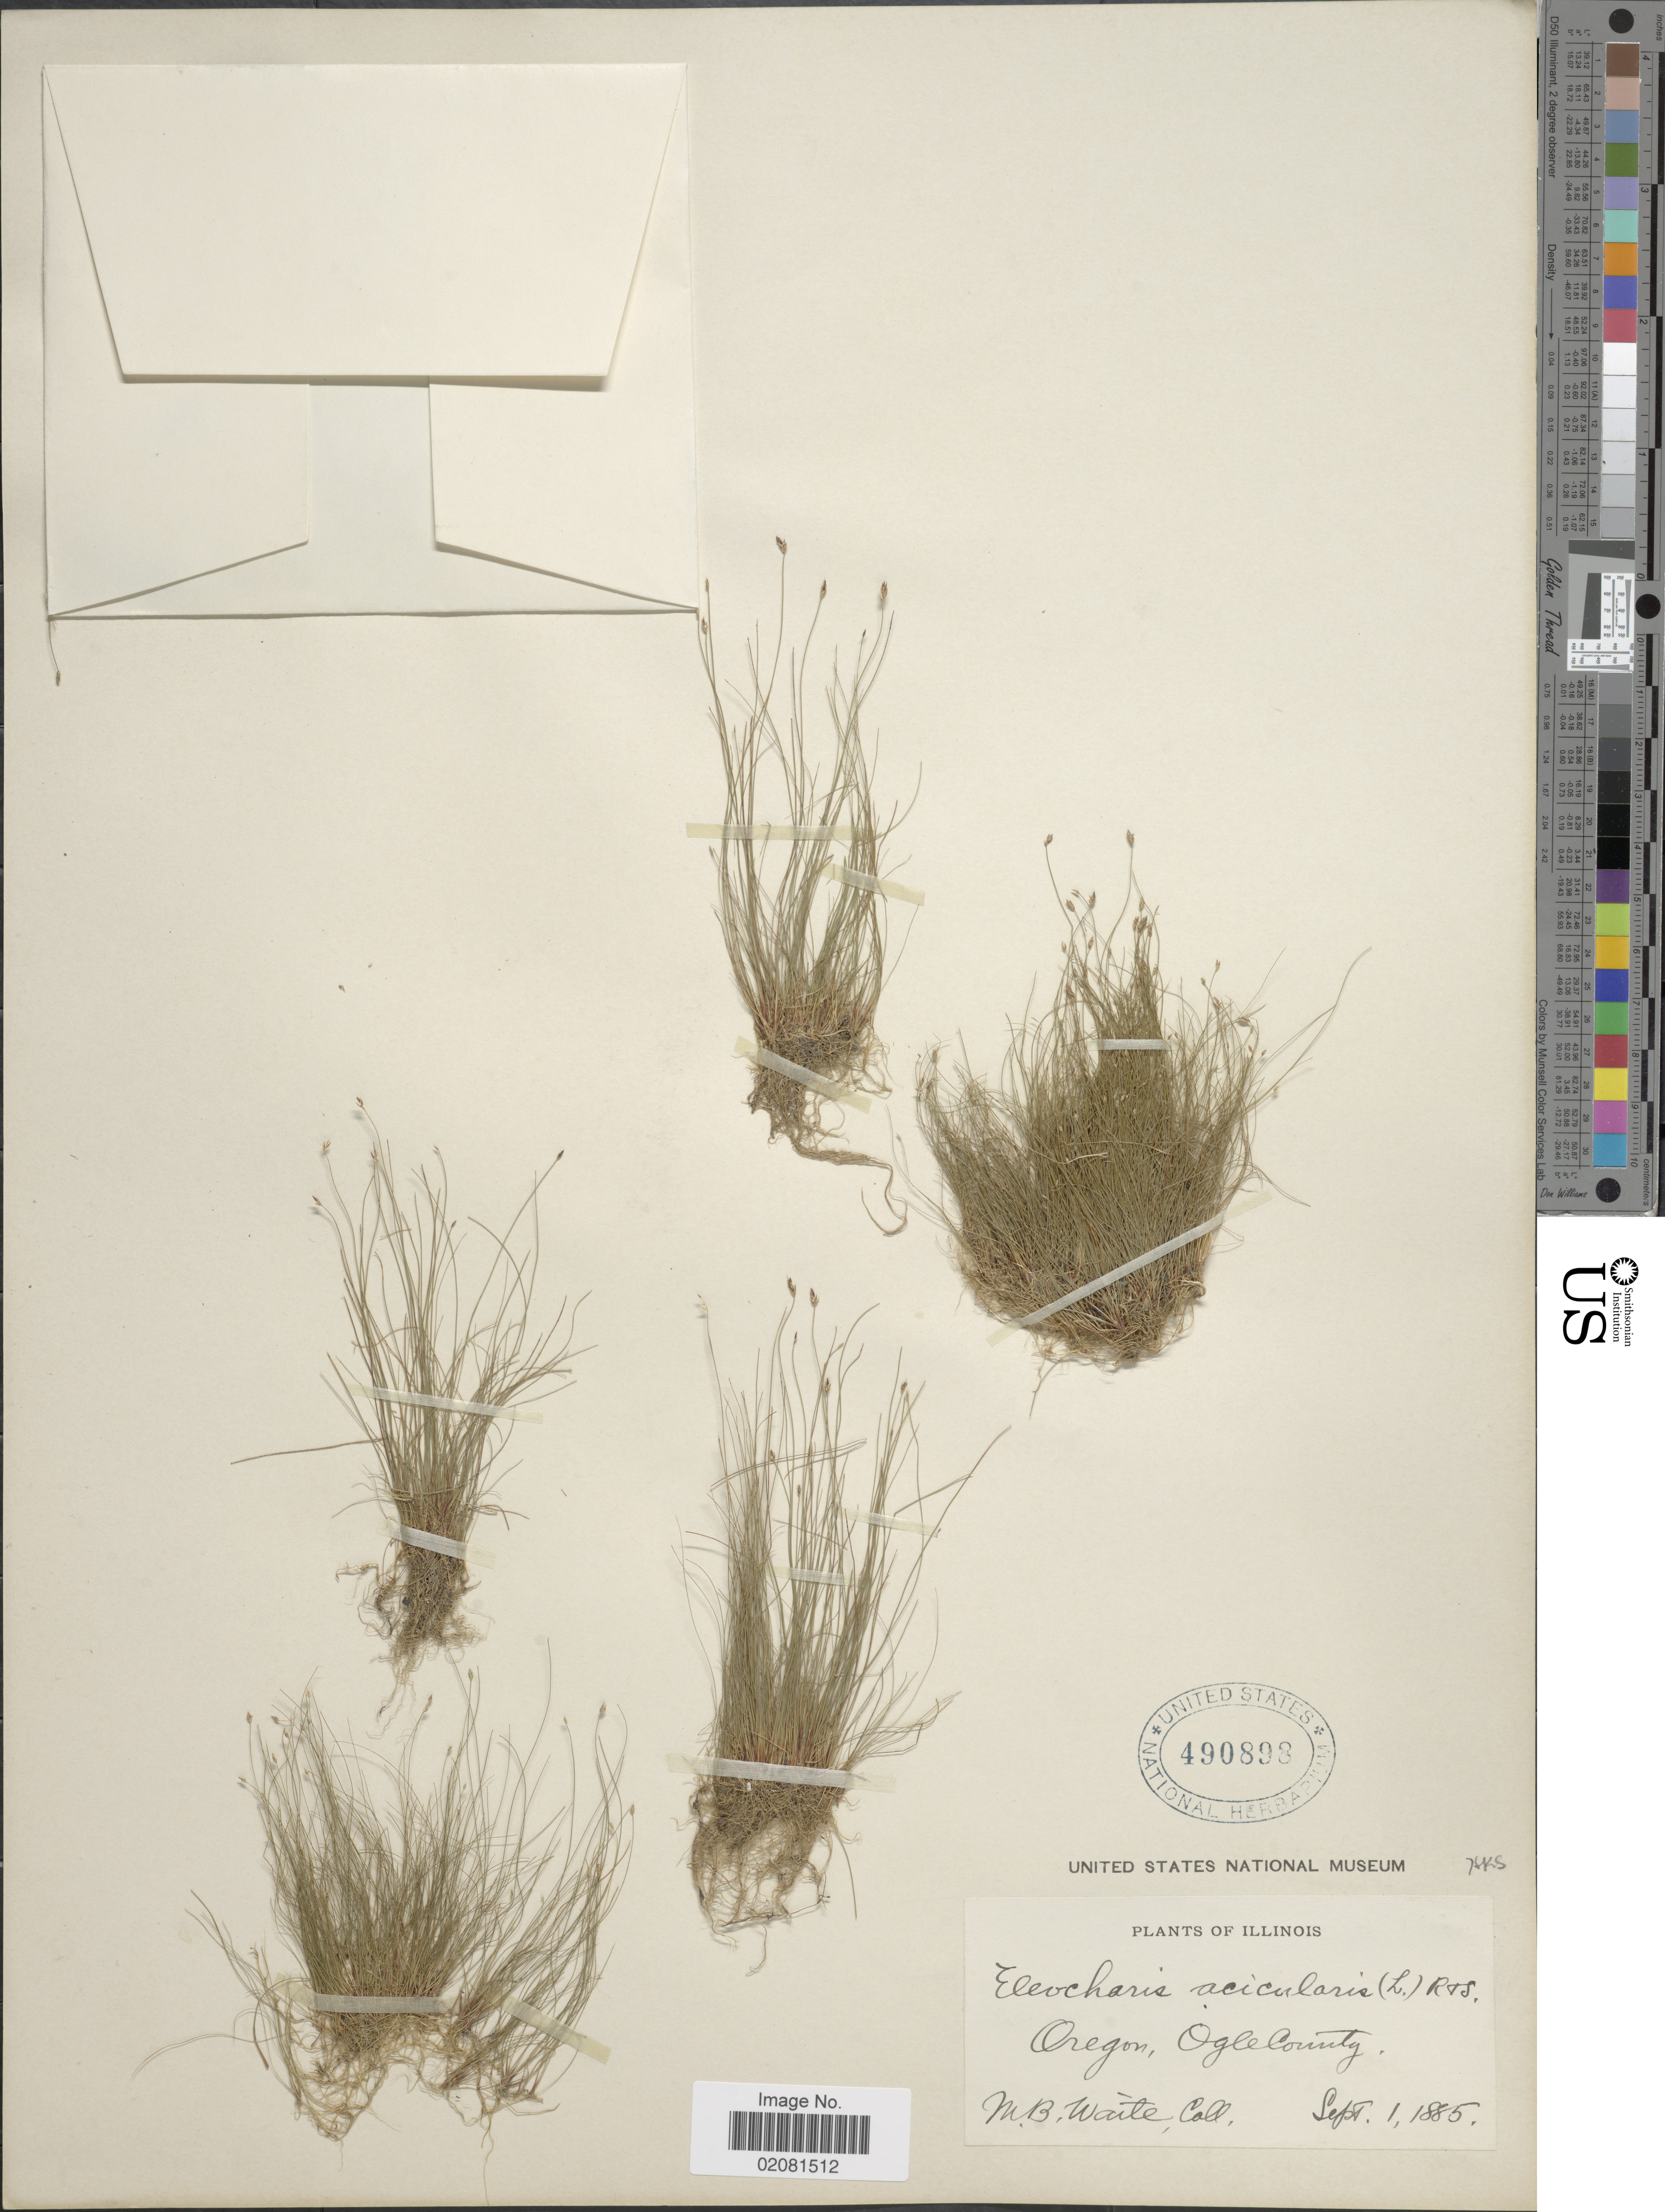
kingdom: Plantae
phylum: Tracheophyta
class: Liliopsida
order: Poales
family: Cyperaceae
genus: Eleocharis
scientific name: Eleocharis acicularis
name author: (L.) Roem. & Schult.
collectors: M. B. Waite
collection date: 1885-09-01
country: United States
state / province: Oregon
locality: Oregon, Ogle County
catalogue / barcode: US 490898